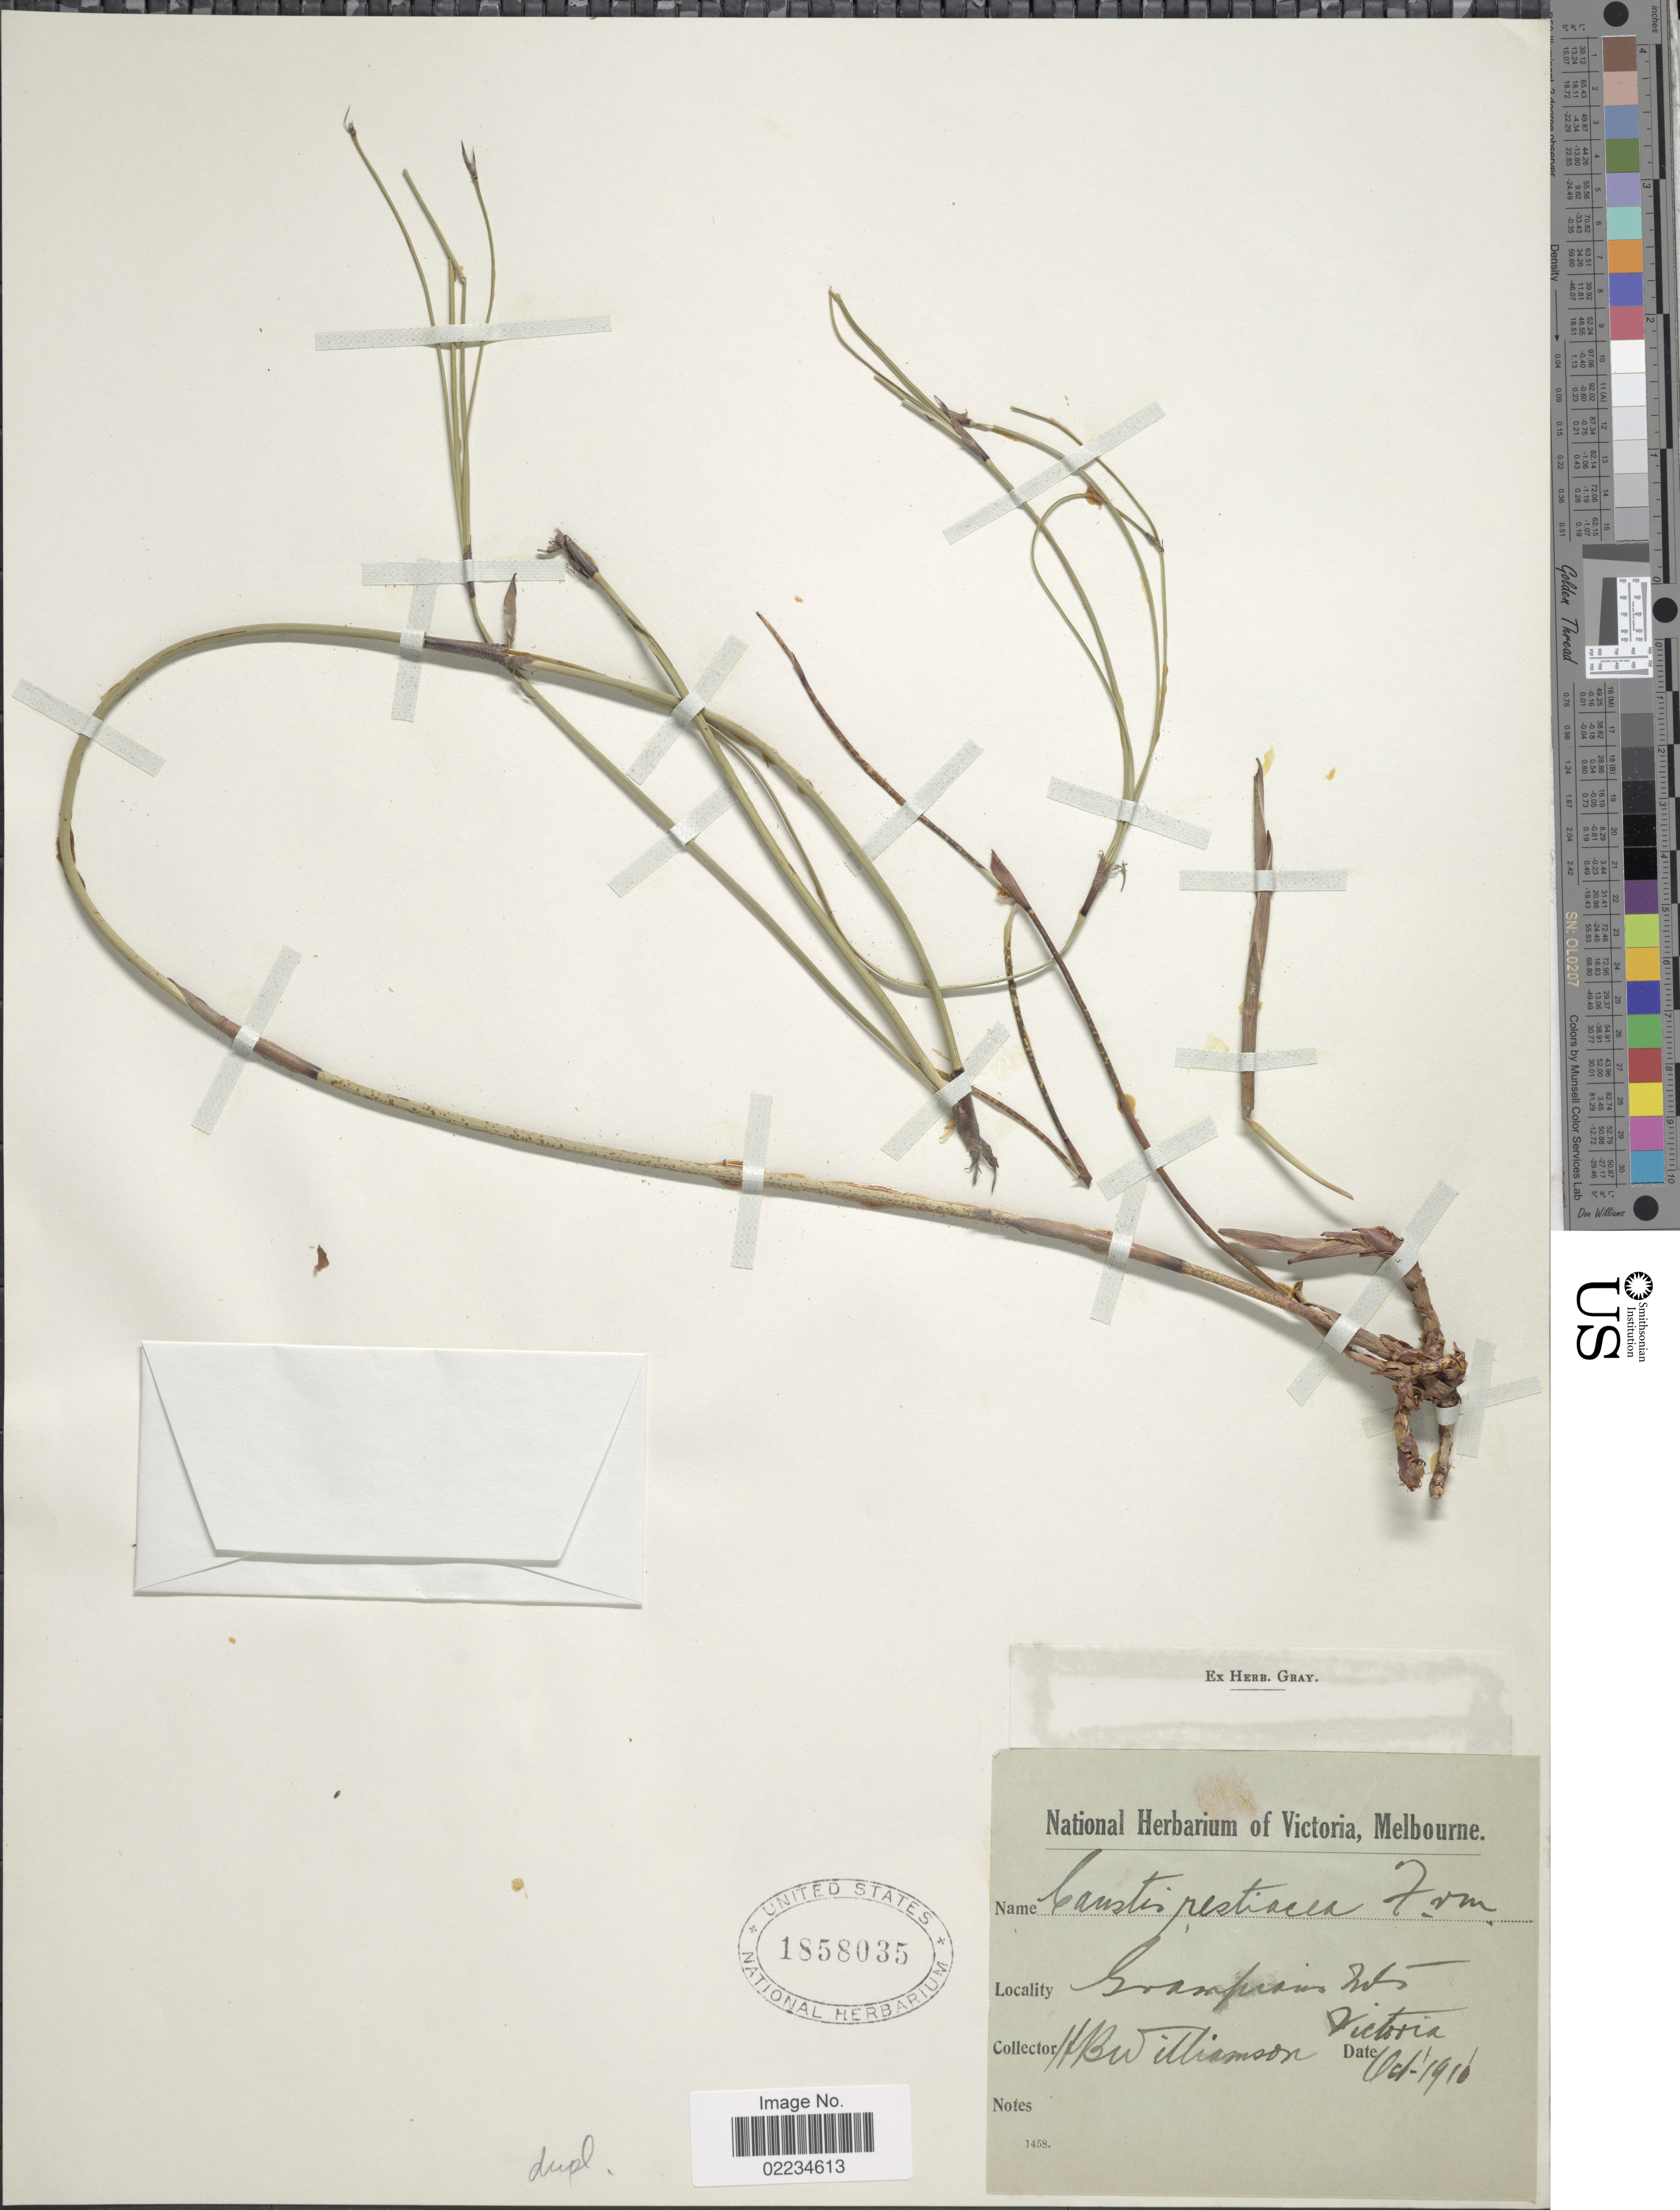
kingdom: Plantae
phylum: Tracheophyta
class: Liliopsida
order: Poales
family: Cyperaceae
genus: Caustis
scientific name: Caustis flexuosa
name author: R. Br.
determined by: Strong, Mark T., (BOT), Smithsonian Institution - National Museum of Natural History (UNITED STATES)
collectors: H. Williamson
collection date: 1910-10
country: Australia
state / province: Victoria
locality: Grampians Mts, Victoria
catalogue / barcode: US 1858035